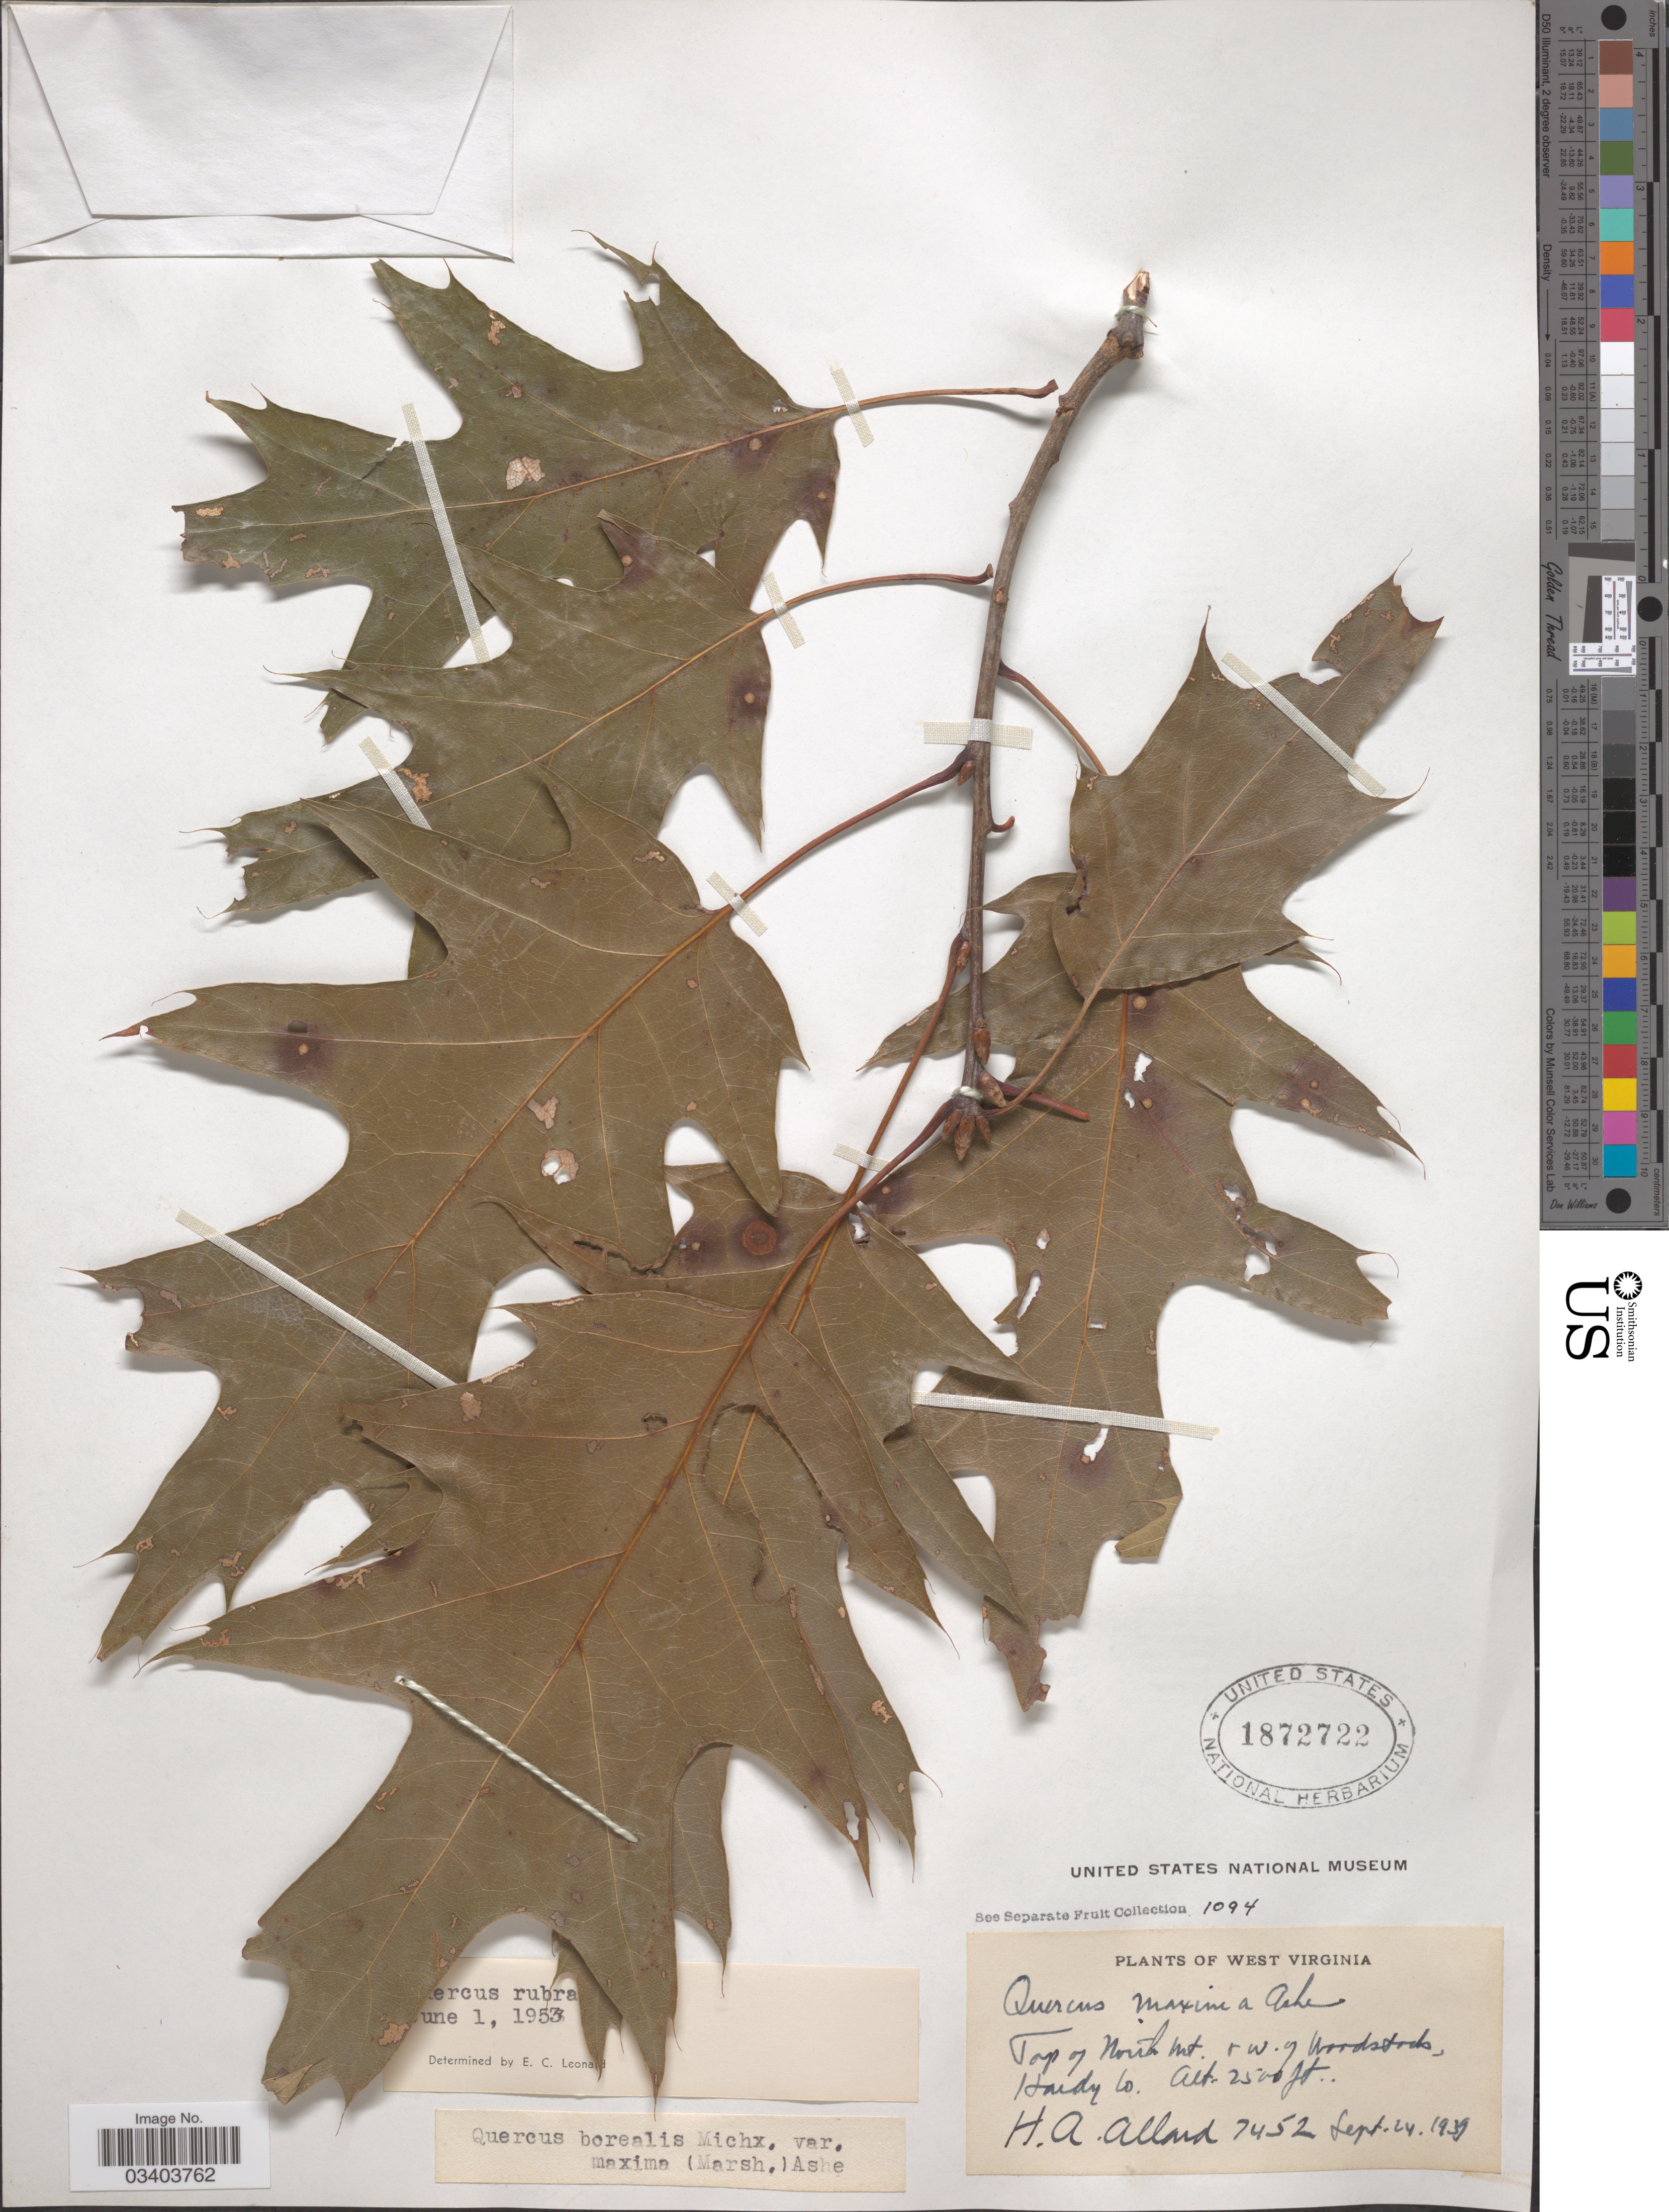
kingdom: Plantae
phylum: Tracheophyta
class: Magnoliopsida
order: Fagales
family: Fagaceae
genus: Quercus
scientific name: Quercus borealis var. maxima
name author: (Marshall) Sarg.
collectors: H. A. Allard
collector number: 7452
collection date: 1939-09-24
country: United States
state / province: West Virginia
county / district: Hardy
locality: Top of North Mt. & W. of Woodstock, Hardy Co.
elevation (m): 762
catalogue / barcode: US 1872722